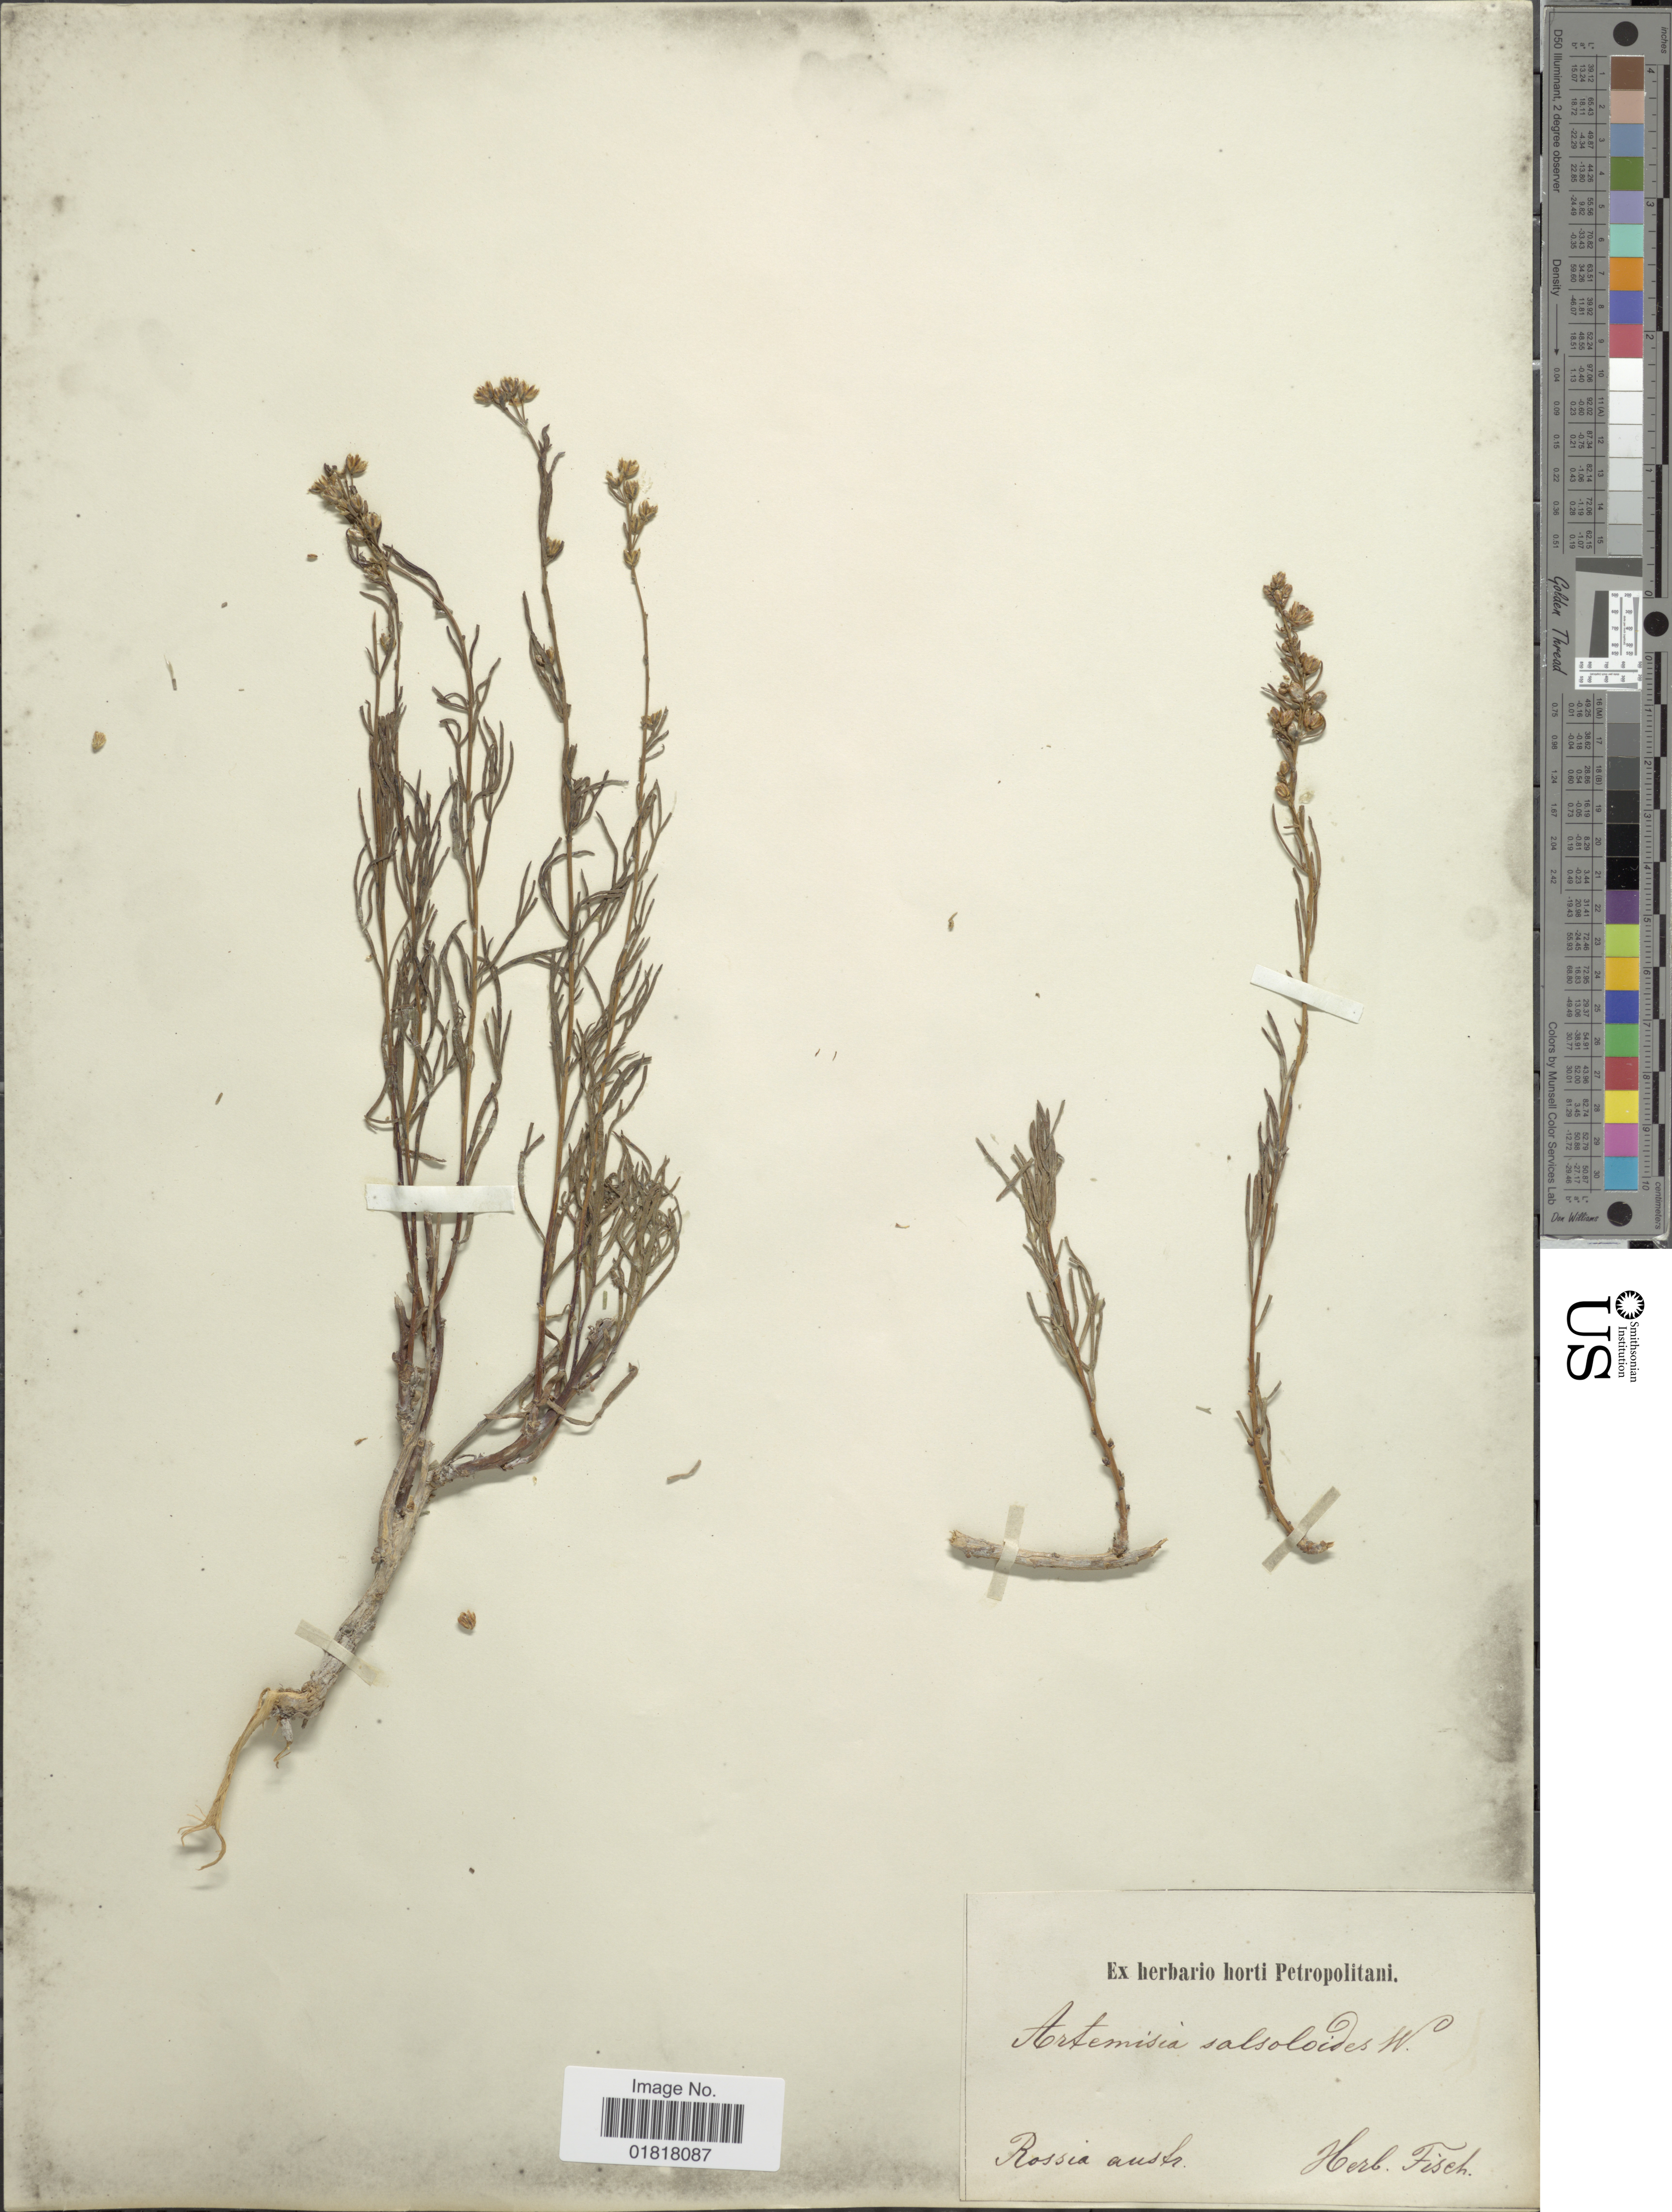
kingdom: Plantae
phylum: Tracheophyta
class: Magnoliopsida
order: Asterales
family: Asteraceae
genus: Artemisia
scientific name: Artemisia salsoloides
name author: Willd.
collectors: Herb. Fisch.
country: Russian Federation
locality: Rossia austr.